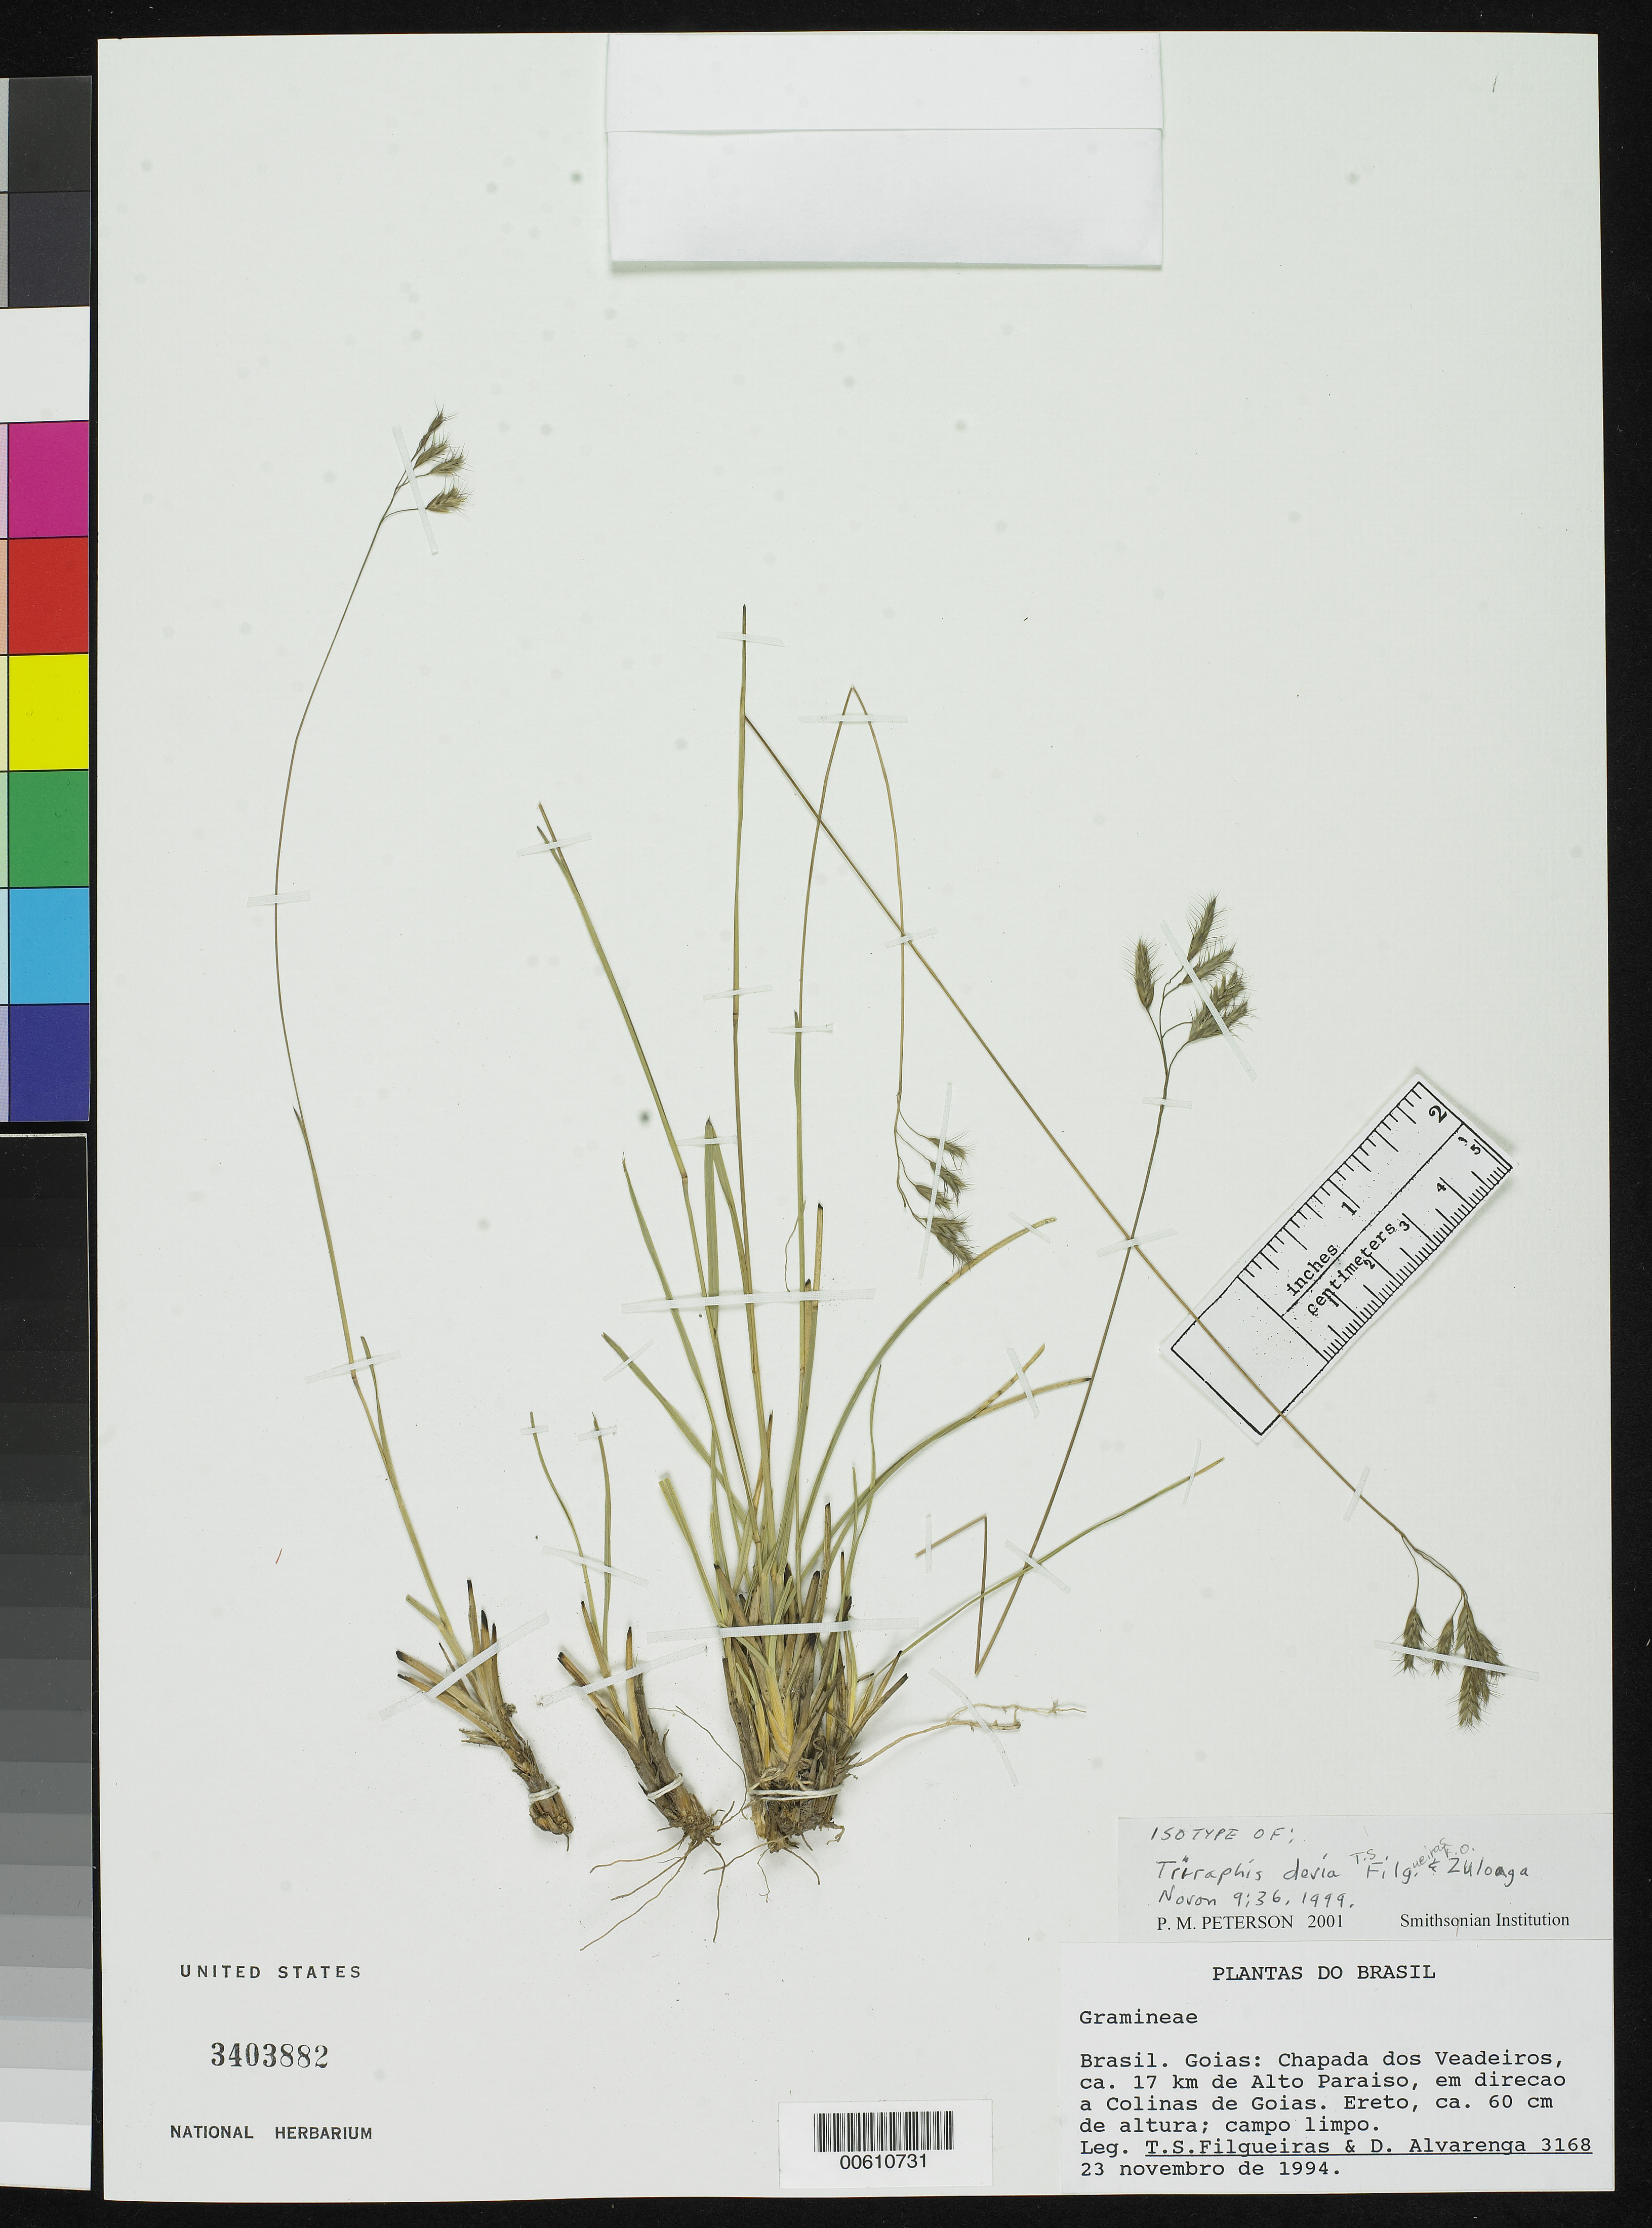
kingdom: Plantae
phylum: Tracheophyta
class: Liliopsida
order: Poales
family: Poaceae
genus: Triraphis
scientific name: Triraphis devia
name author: Filg. & Zuloaga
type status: Isotype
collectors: T. S. Filgueiras & D. Alvarenga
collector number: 3168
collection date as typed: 23 Nov 1994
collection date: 1994-11-23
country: Brazil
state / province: Goiás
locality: Chapada dos Veadeiros, Alto Paraiso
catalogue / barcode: US 3403882